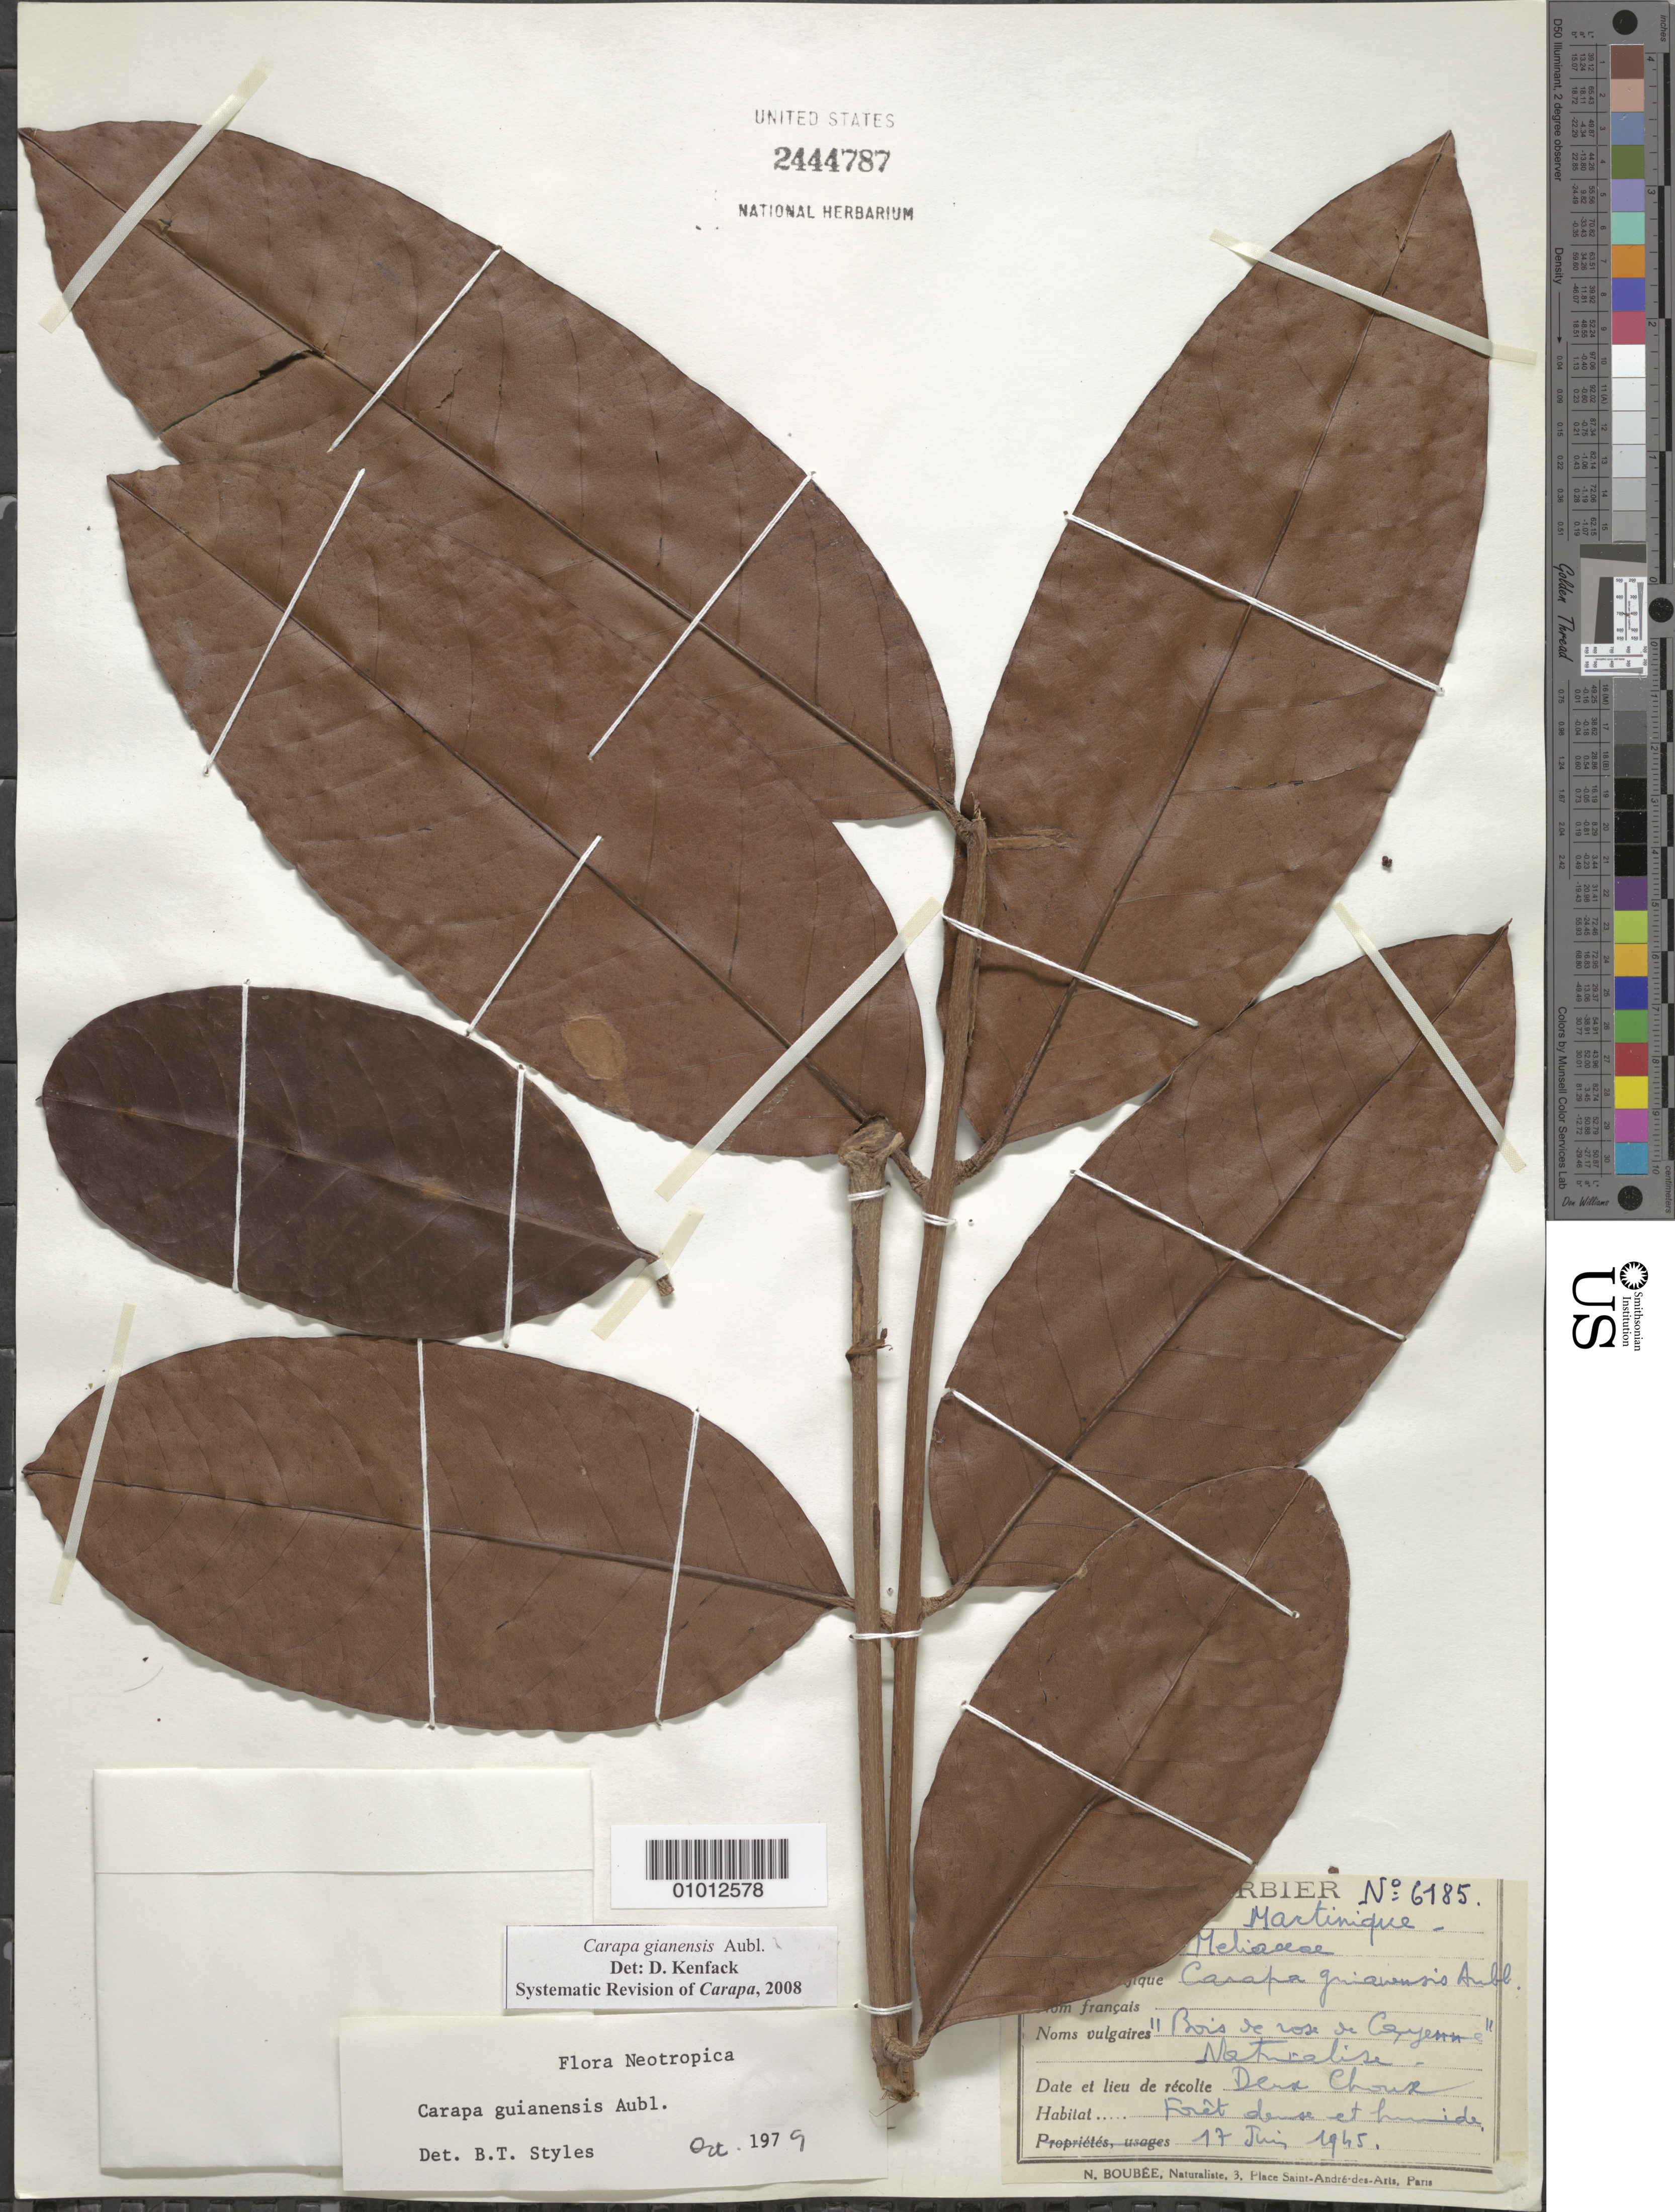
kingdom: Plantae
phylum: Tracheophyta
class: Magnoliopsida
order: Sapindales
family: Meliaceae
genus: Carapa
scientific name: Carapa guianensis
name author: Aubl.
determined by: Kenfack, D.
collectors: H. Stehlé & M. Stehlé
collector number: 6185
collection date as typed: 17 Jun 1945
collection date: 1945-06-17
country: Martinique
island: Martinique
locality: Deux Choux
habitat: Forêt dense et humide, naturalise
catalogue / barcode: US 2444787